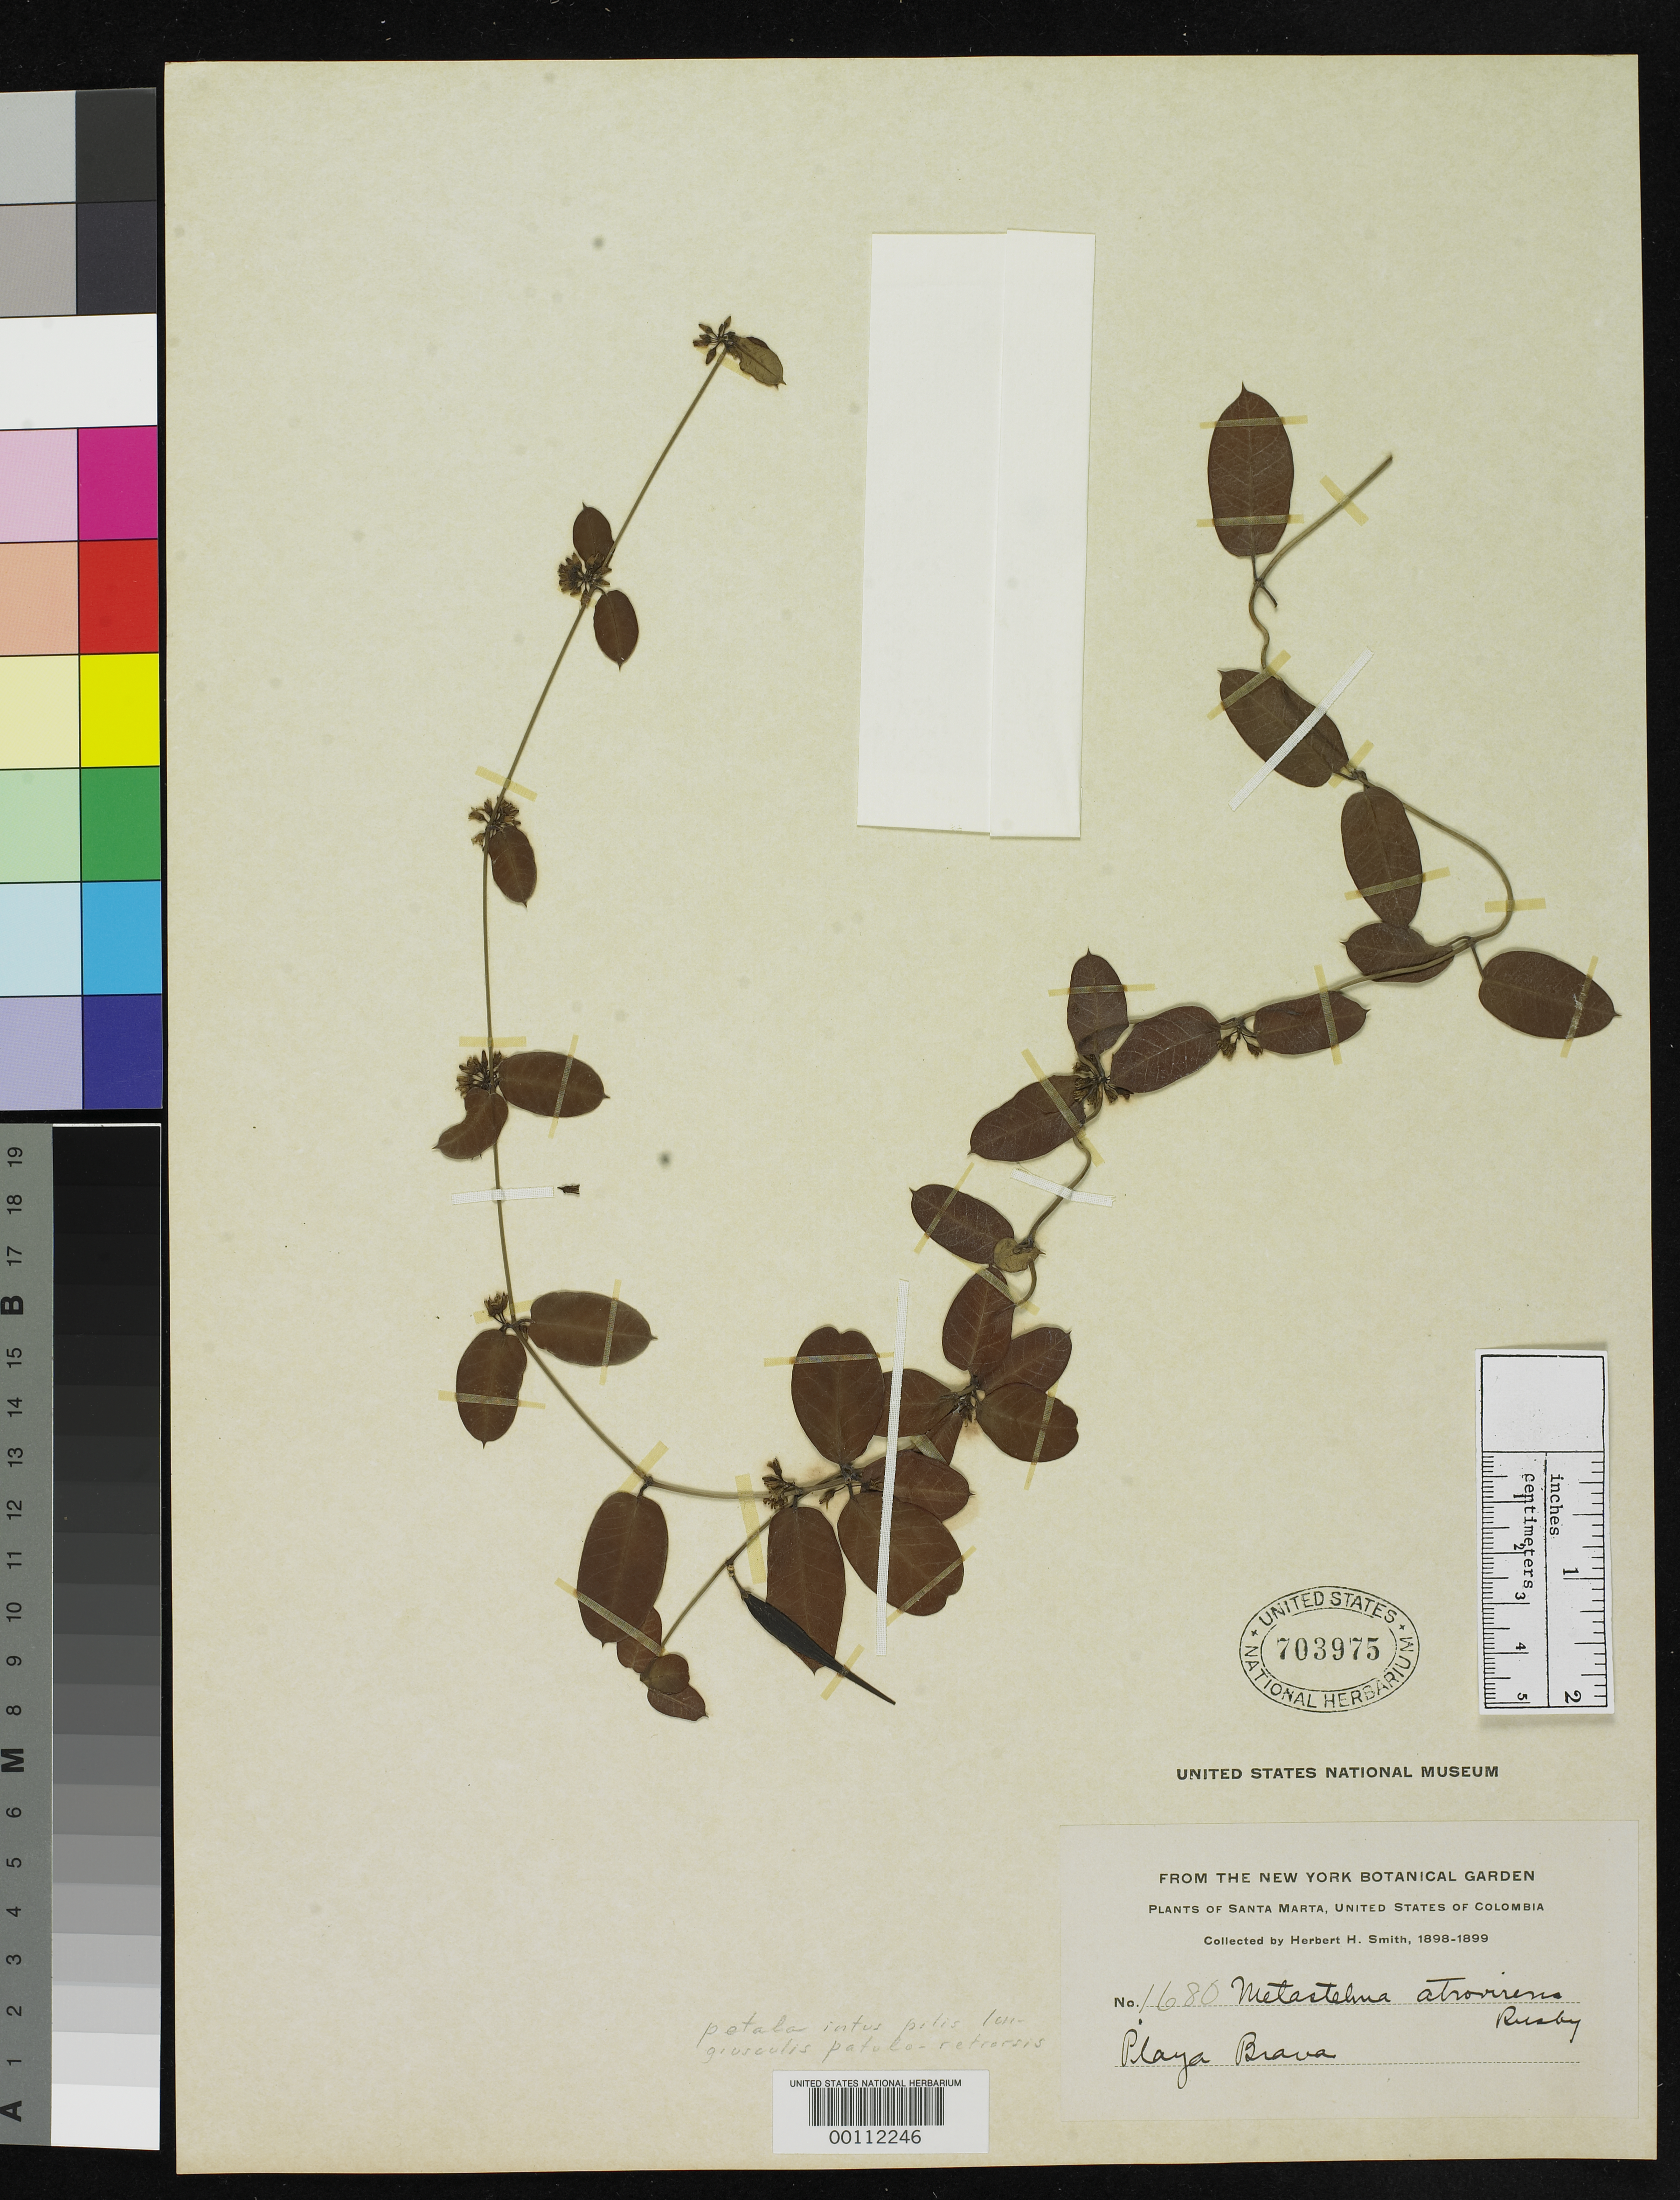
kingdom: Plantae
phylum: Tracheophyta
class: Magnoliopsida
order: Gentianales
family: Apocynaceae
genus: Metastelma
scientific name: Metastelma atrovirens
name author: Rusby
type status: Isotype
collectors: Herbert H. Smith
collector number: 1680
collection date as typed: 06 Jun 1898 or 06 Jun 1899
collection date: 1898-06-06 or 1899-06-06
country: Colombia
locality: Playa Brava.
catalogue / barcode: US 703975